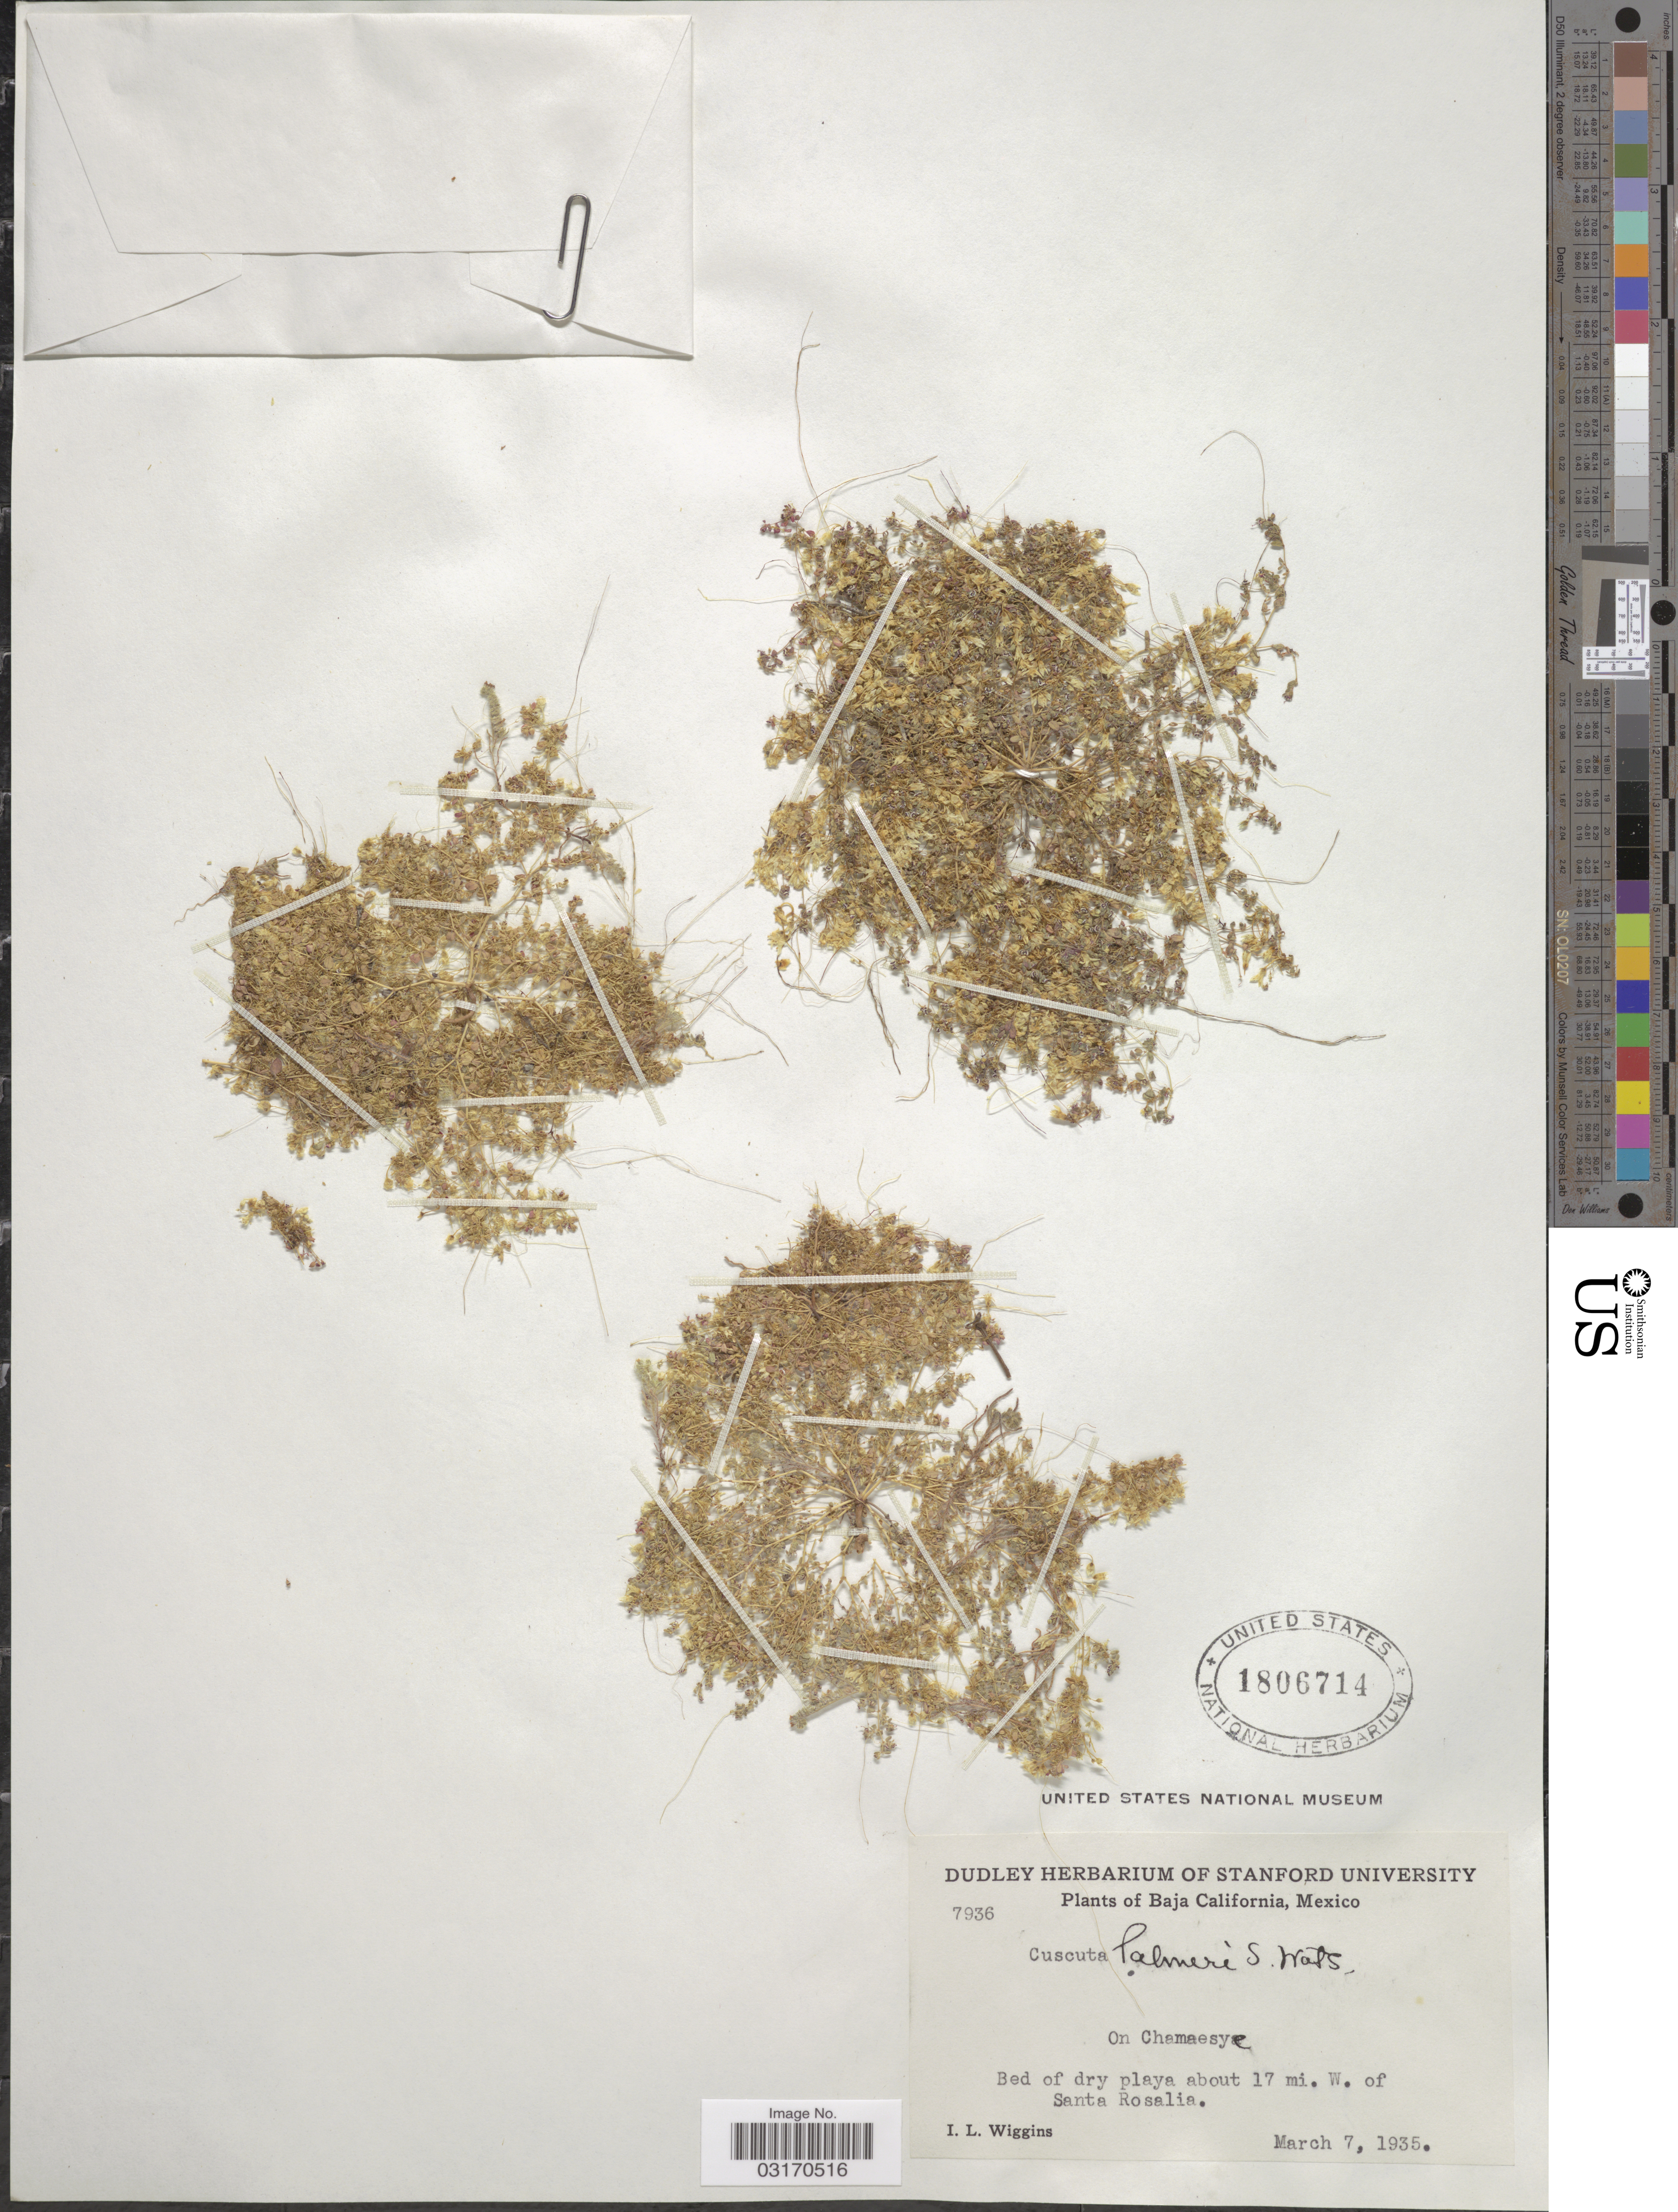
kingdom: Plantae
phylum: Tracheophyta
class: Magnoliopsida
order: Solanales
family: Convolvulaceae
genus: Cuscuta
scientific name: Cuscuta palmeri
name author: S. Watson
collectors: I. L. Wiggins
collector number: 7936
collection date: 1935-03-07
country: Mexico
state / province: Baja California Sur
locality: On Chamaesye. Bed of dry playa about 17 mi. W of Santa Rosalia.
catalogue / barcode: US 1806714